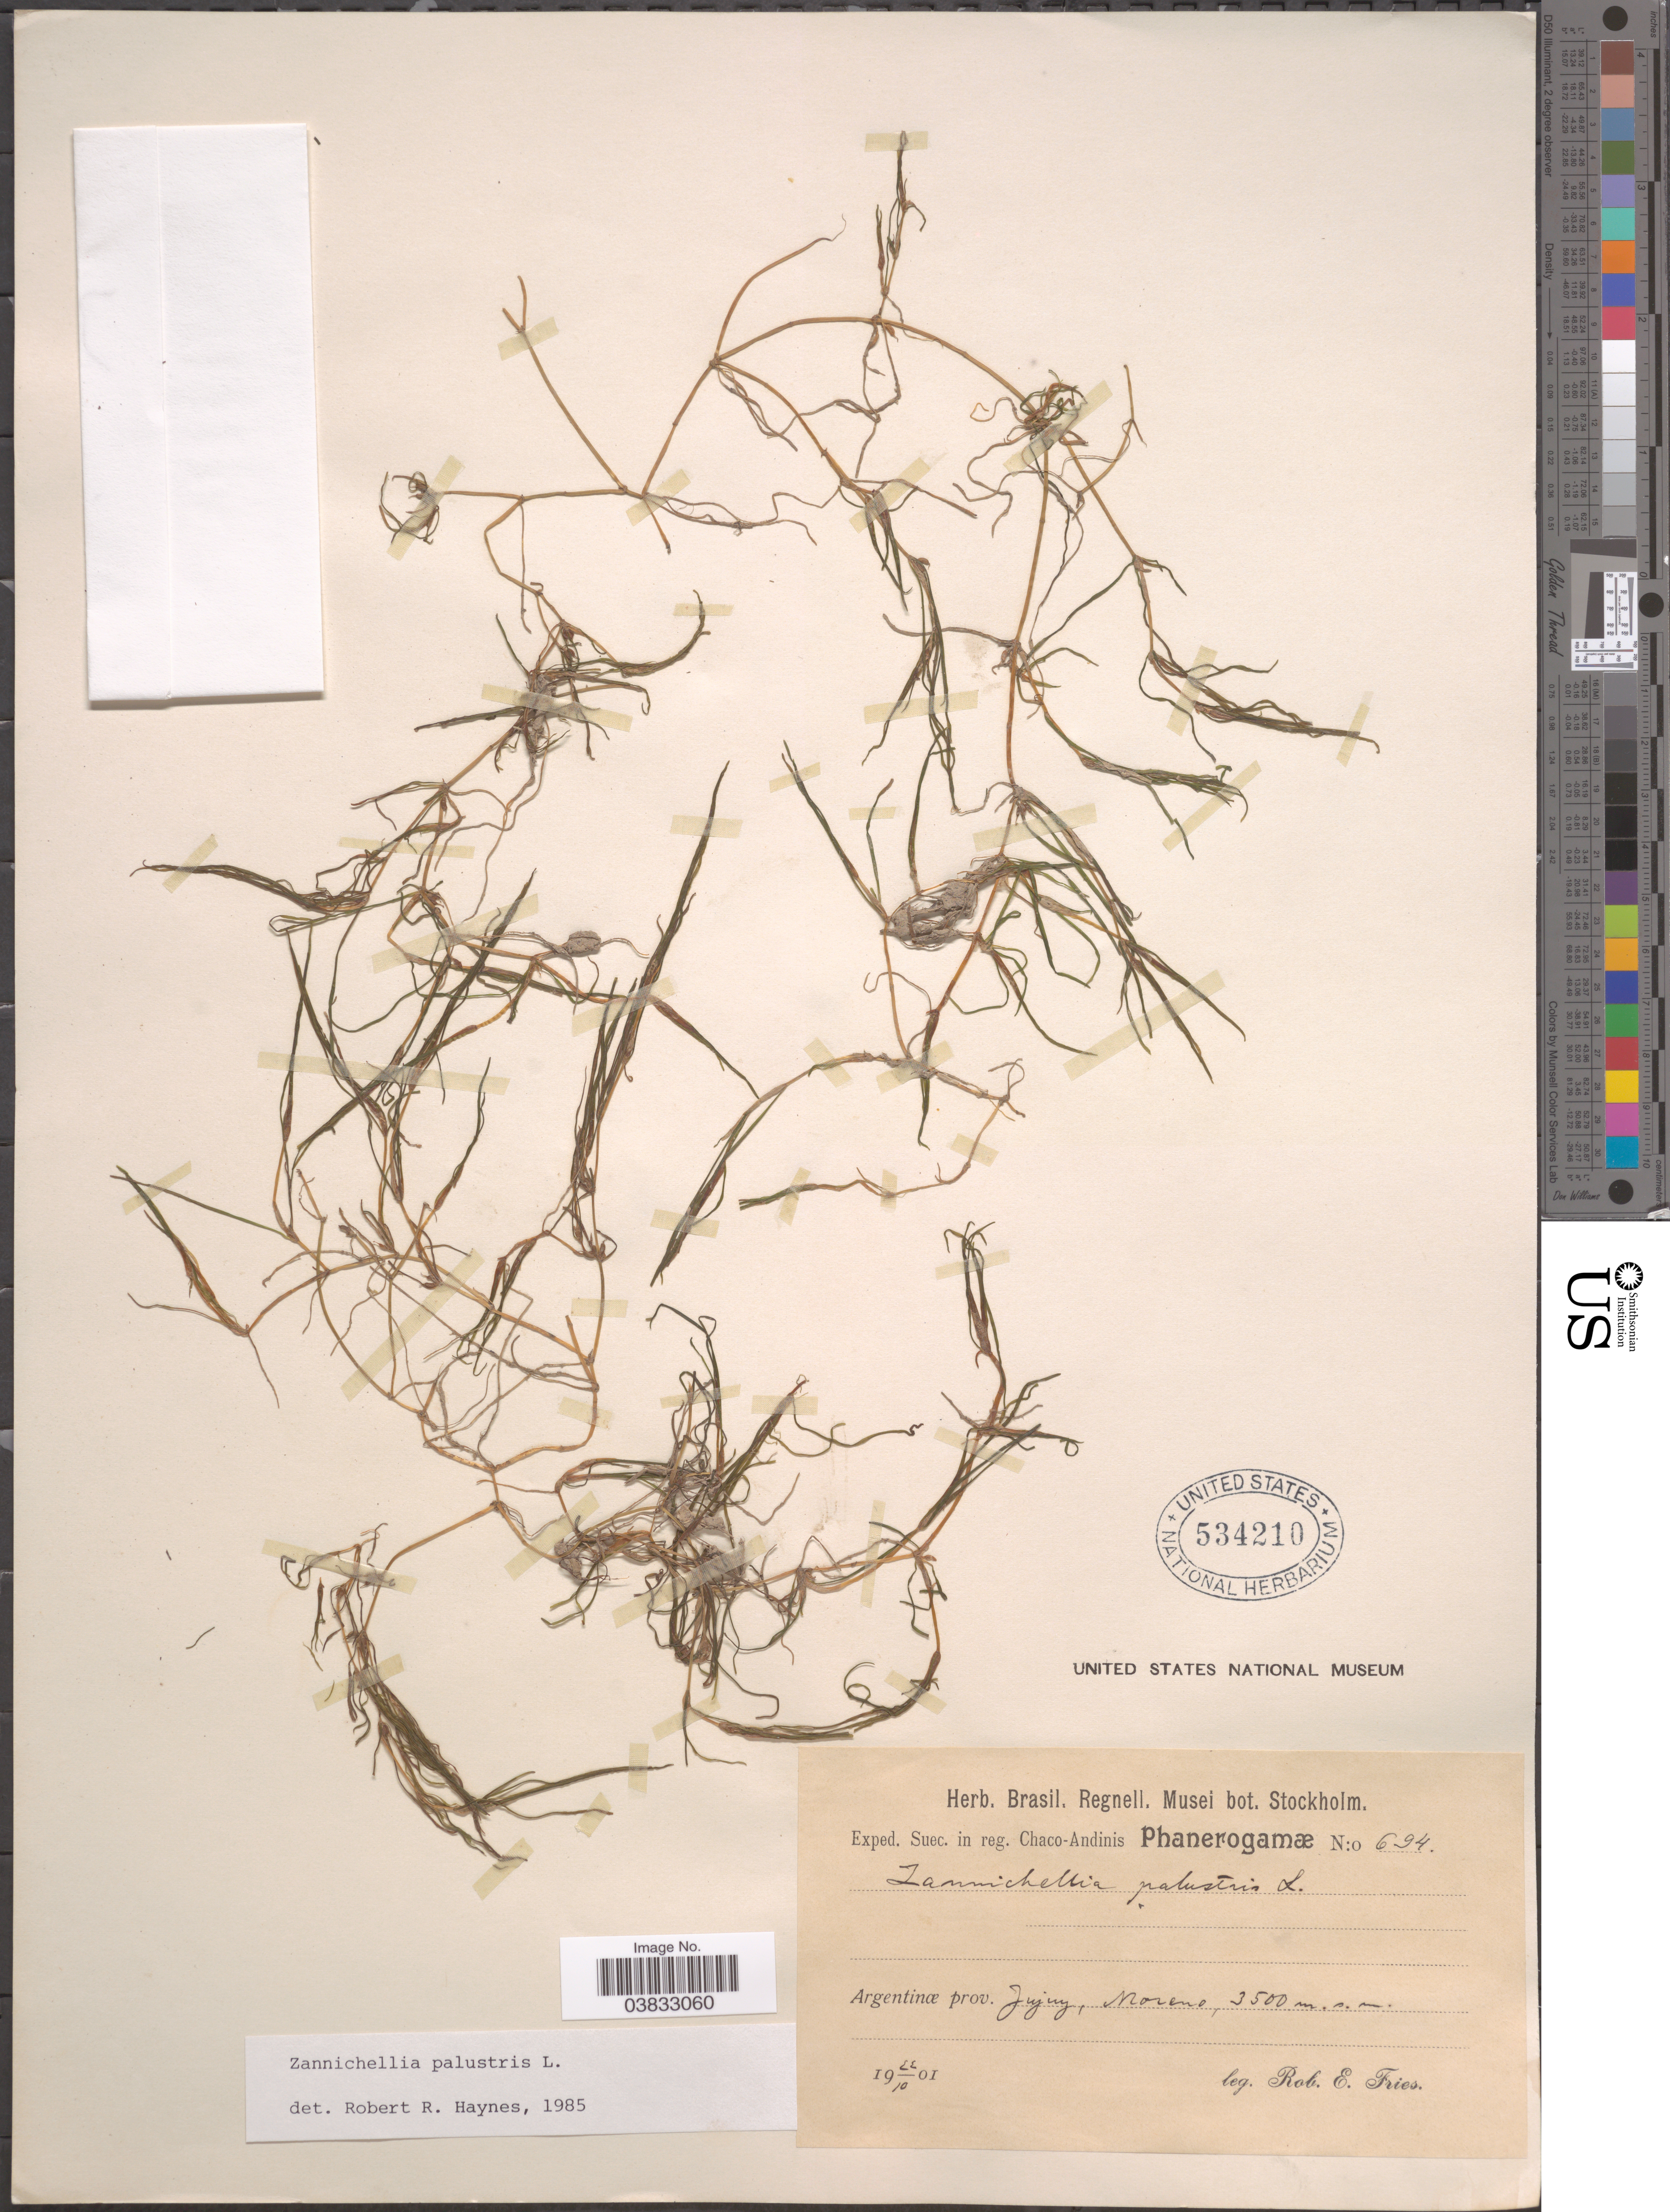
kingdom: Plantae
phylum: Tracheophyta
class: Liliopsida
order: Alismatales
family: Potamogetonaceae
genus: Zannichellia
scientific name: Zannichellia palustris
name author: L.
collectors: R. E. Fries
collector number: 694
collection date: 1901-10-22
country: Argentina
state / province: Jujuy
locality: Moreno.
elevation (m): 3500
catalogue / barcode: US 534210